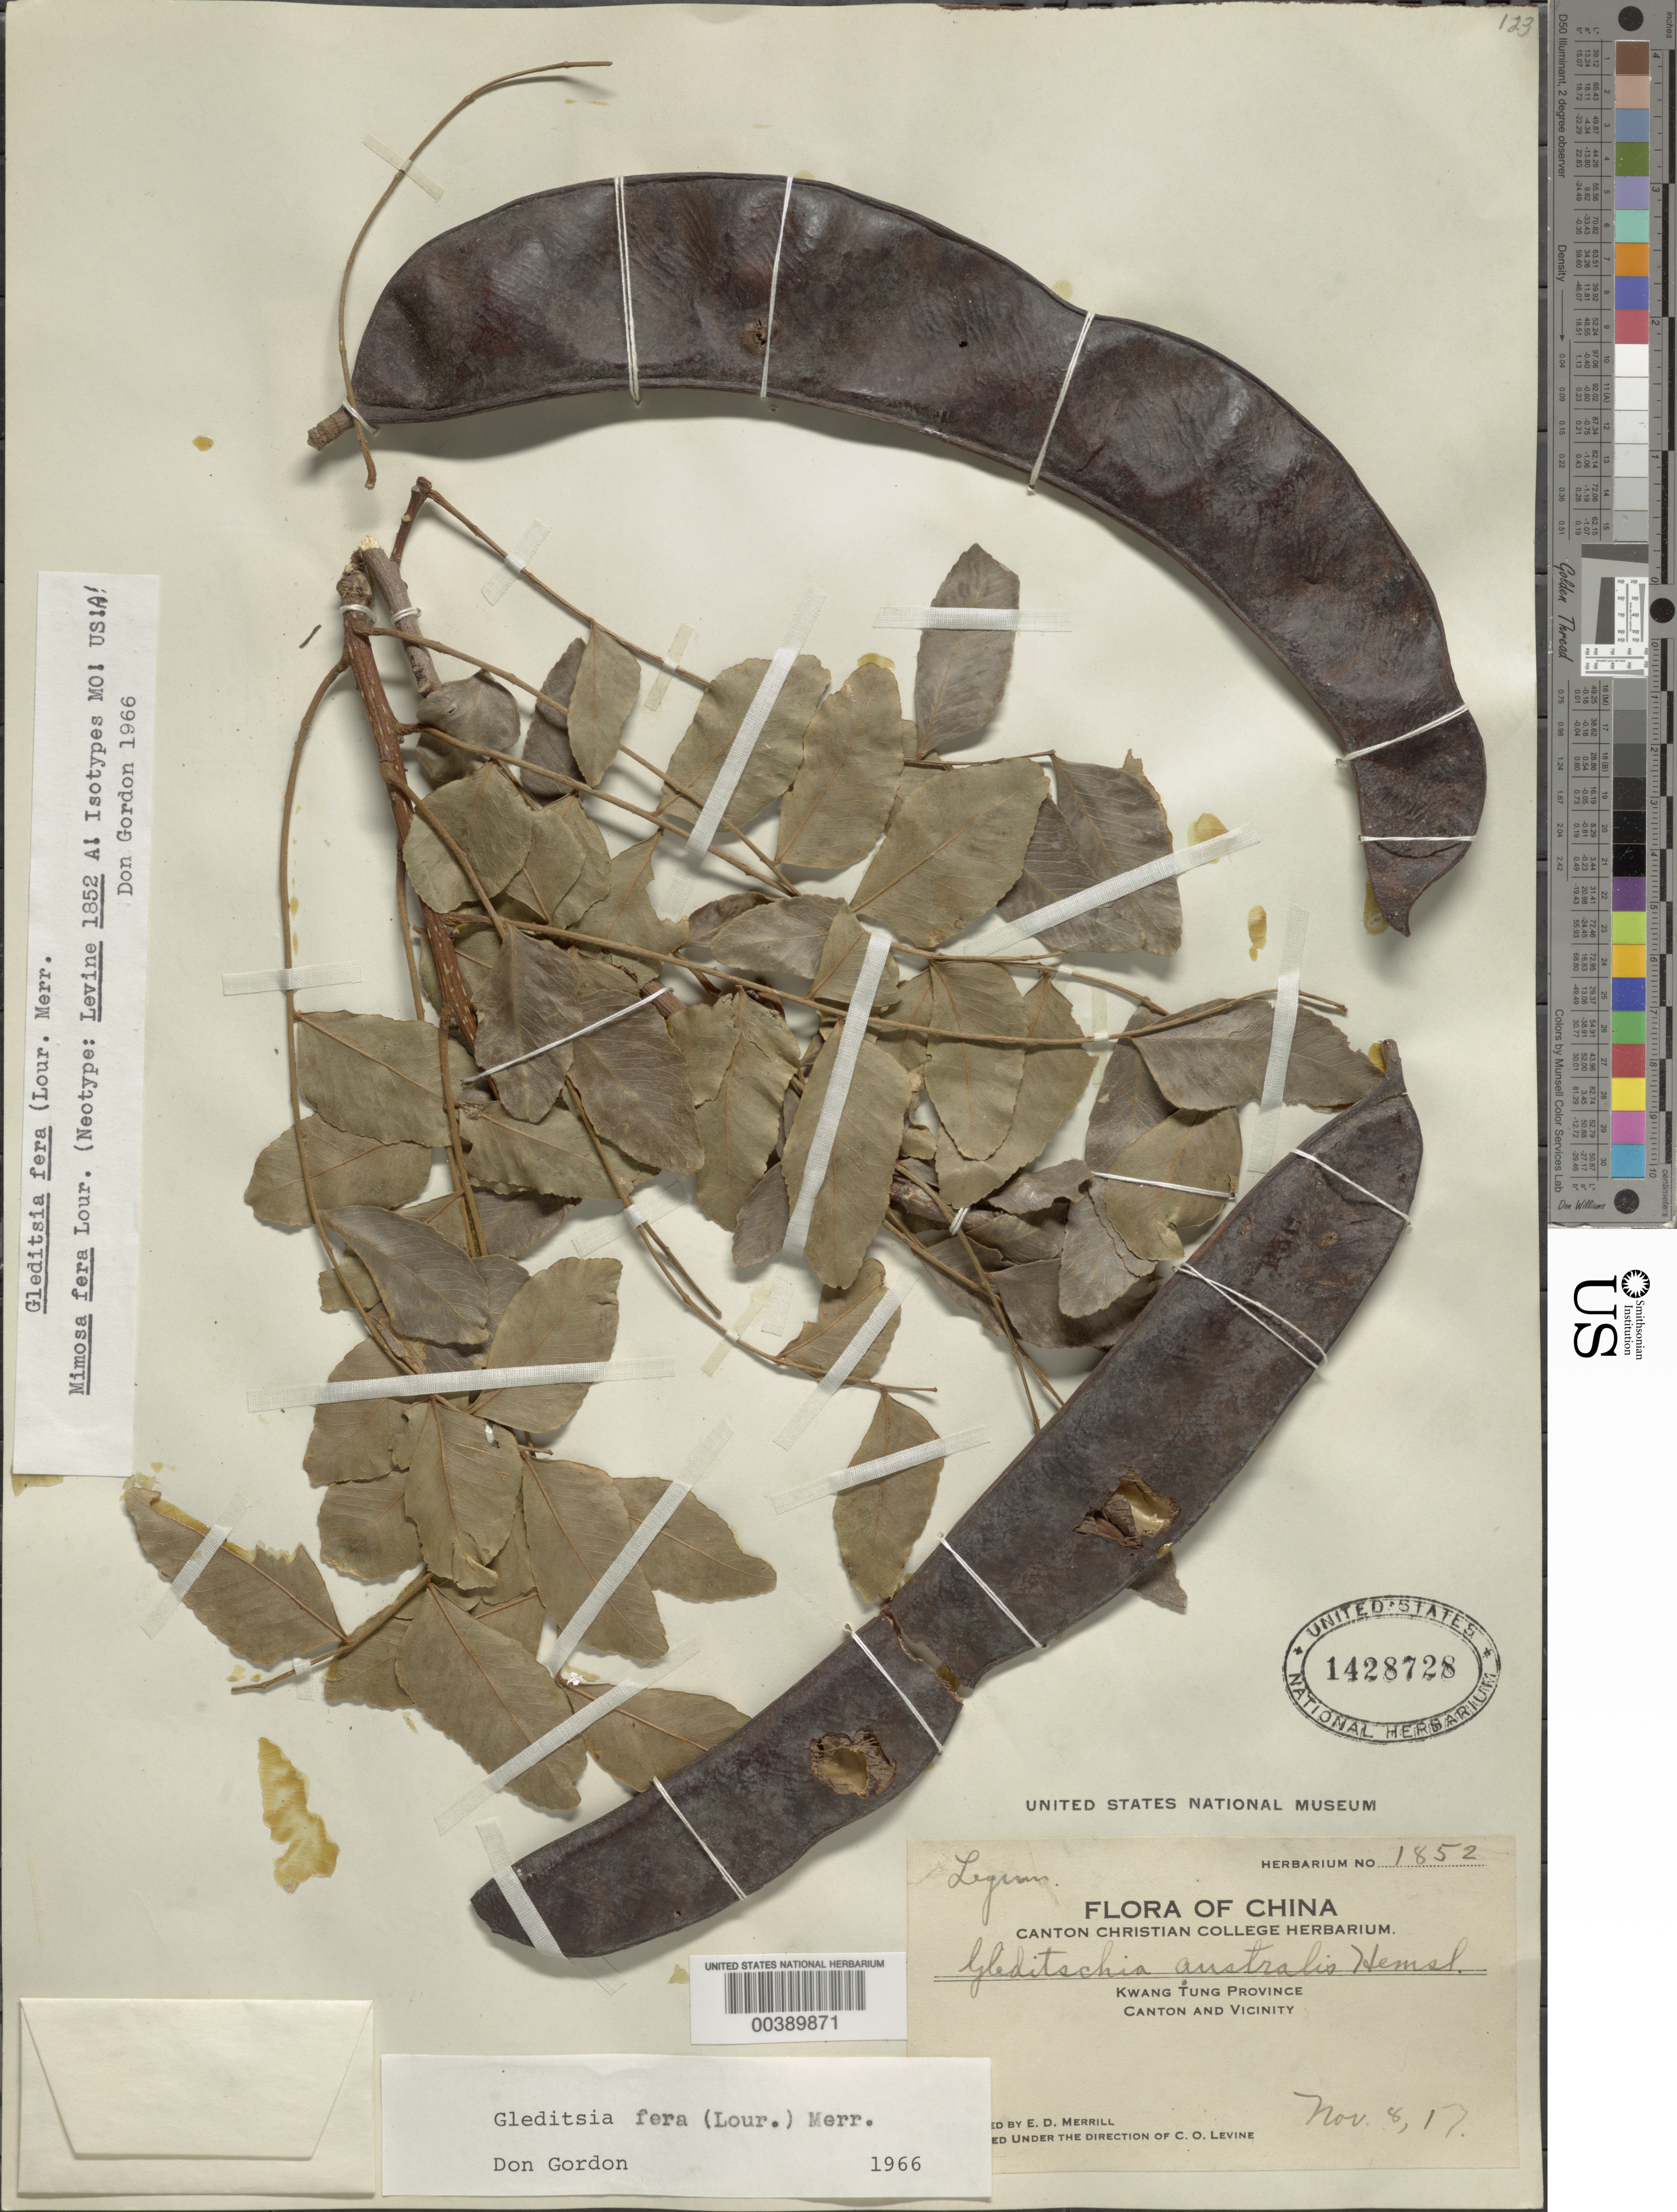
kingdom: Plantae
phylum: Tracheophyta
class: Magnoliopsida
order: Fabales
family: Fabaceae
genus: Gleditsia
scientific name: Gleditsia fera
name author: Merr.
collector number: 1852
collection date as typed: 08 Nov 1917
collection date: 1917-11-08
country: China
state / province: Guangdong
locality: Canton and vicinity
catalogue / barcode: US 1428728